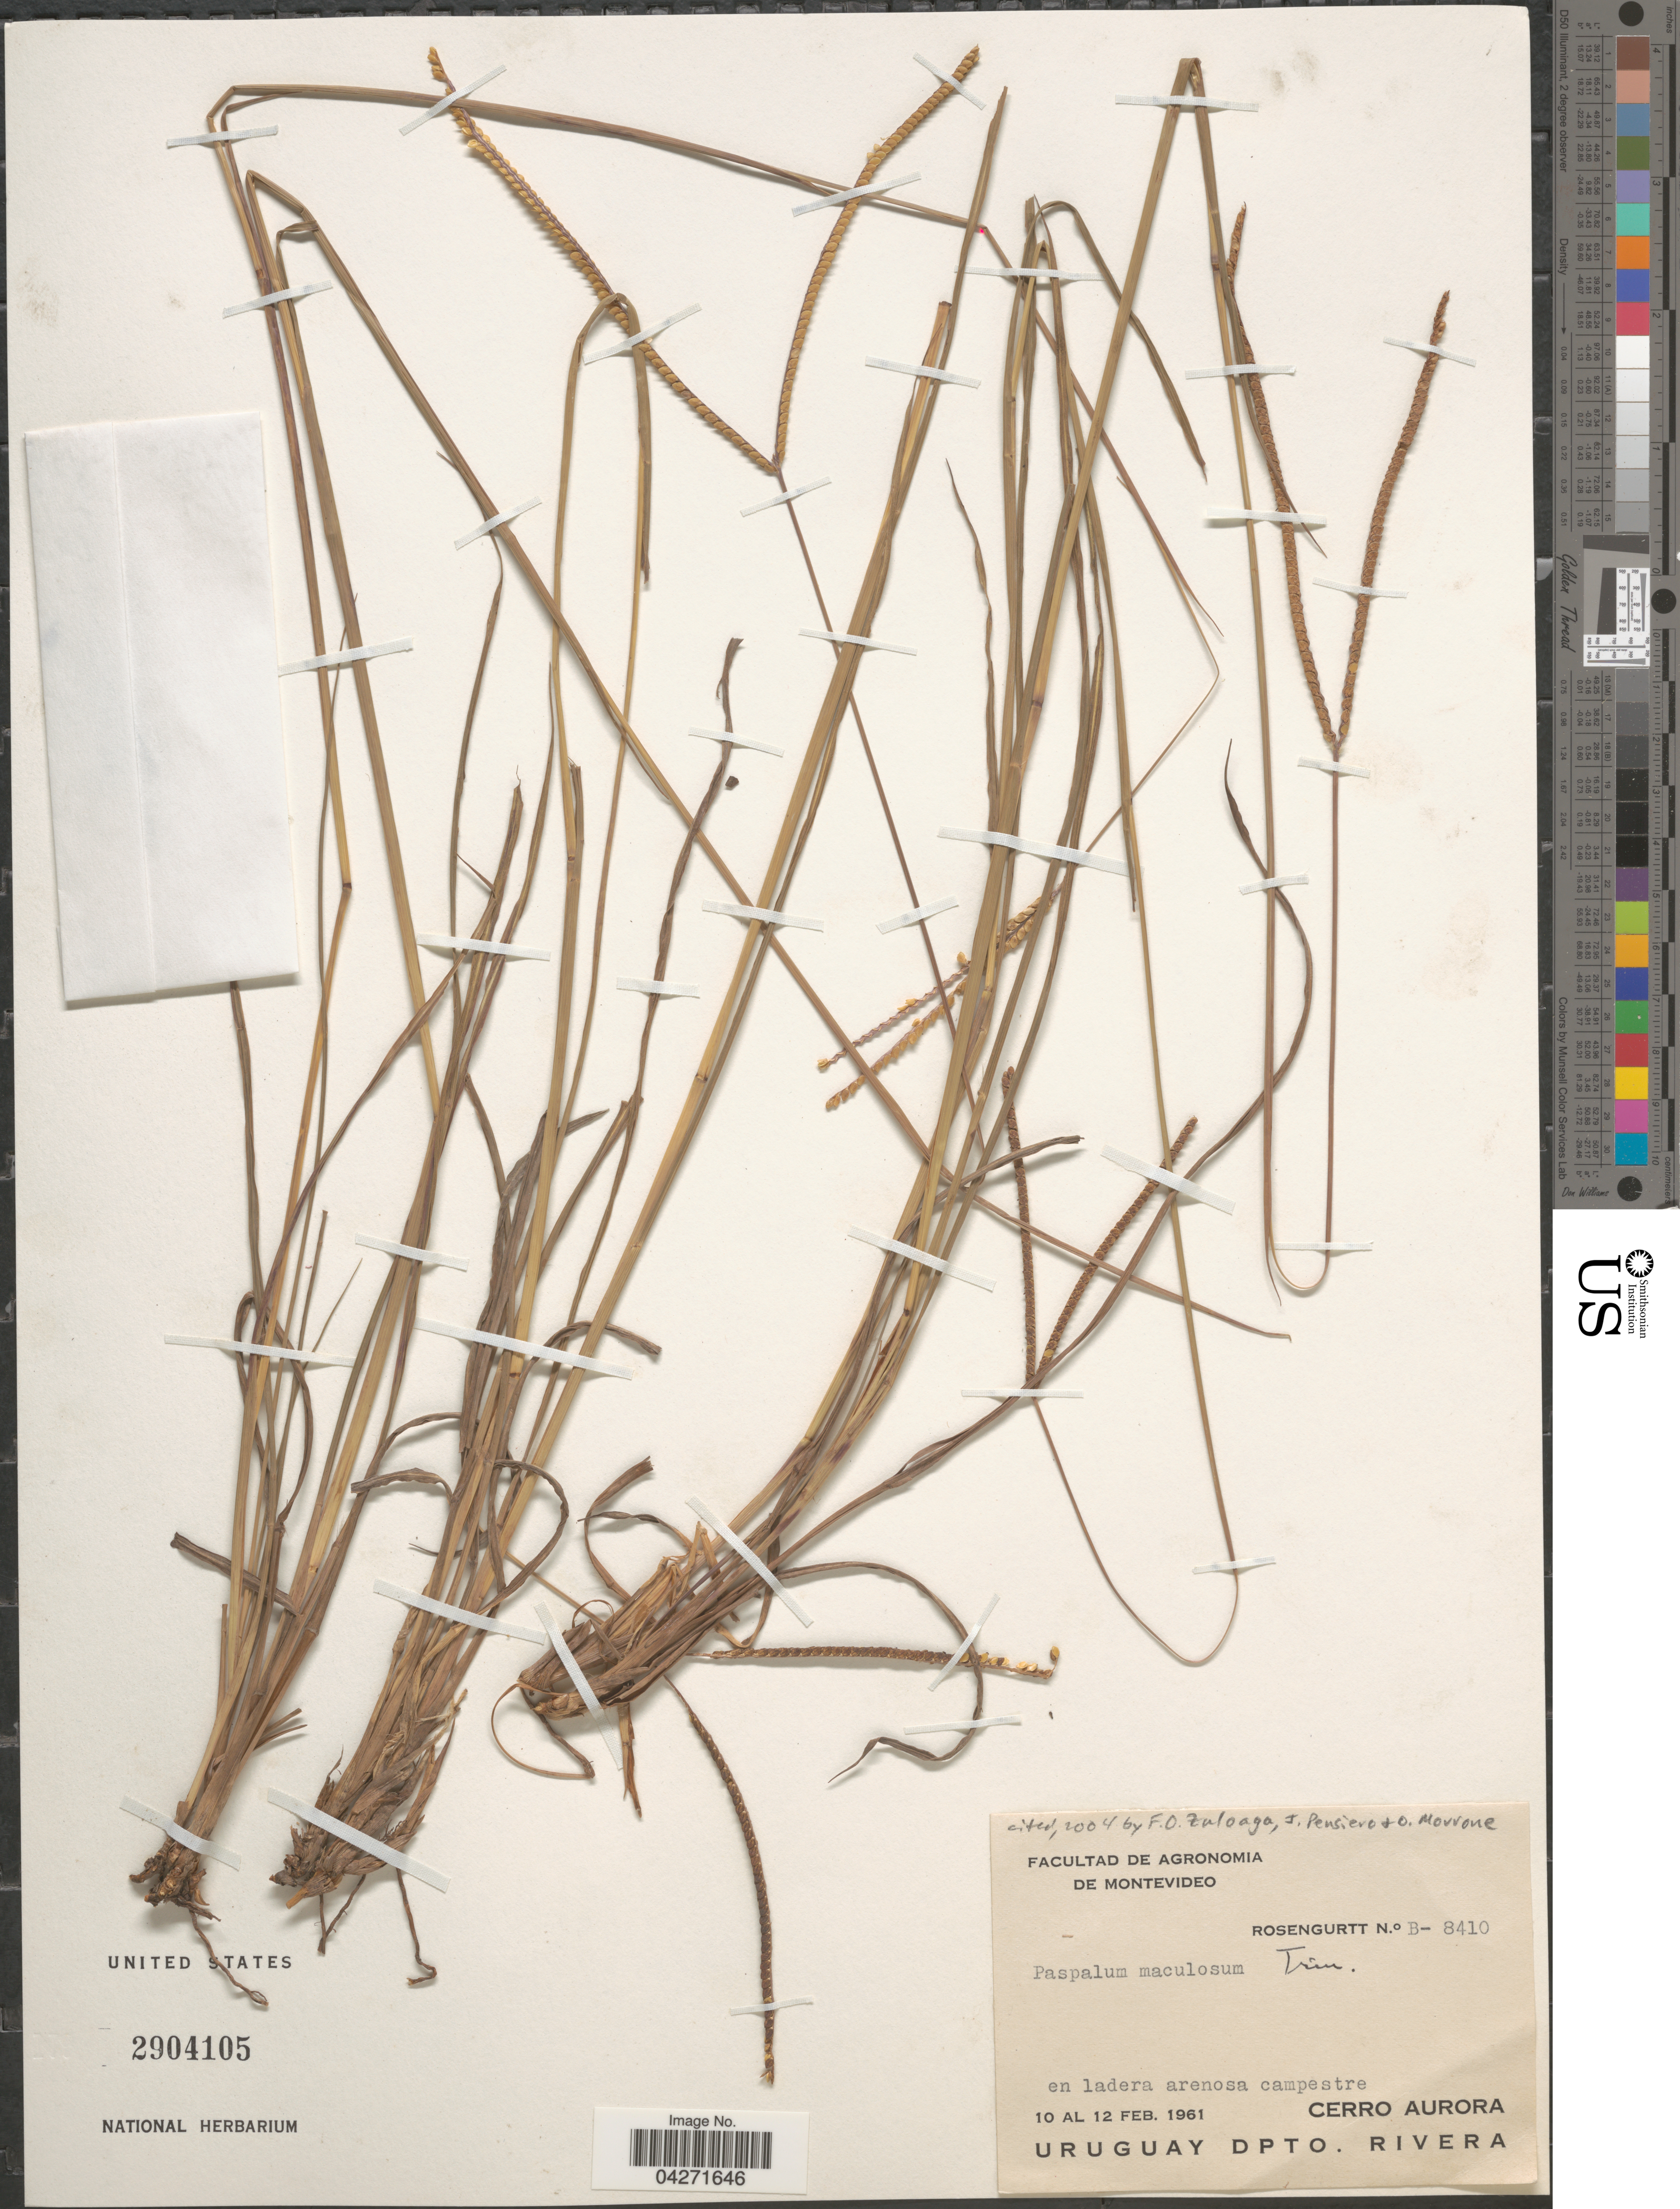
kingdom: Plantae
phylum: Tracheophyta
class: Liliopsida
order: Poales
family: Poaceae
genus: Paspalum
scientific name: Paspalum maculosum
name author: Trin.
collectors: Rosengurtt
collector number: B-8410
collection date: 1961-02-10/1961-02-12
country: Uruguay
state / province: Rivera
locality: En ladera arenosa campestre. Cerro Aurora. Dpto. Rivera.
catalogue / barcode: US 2904105